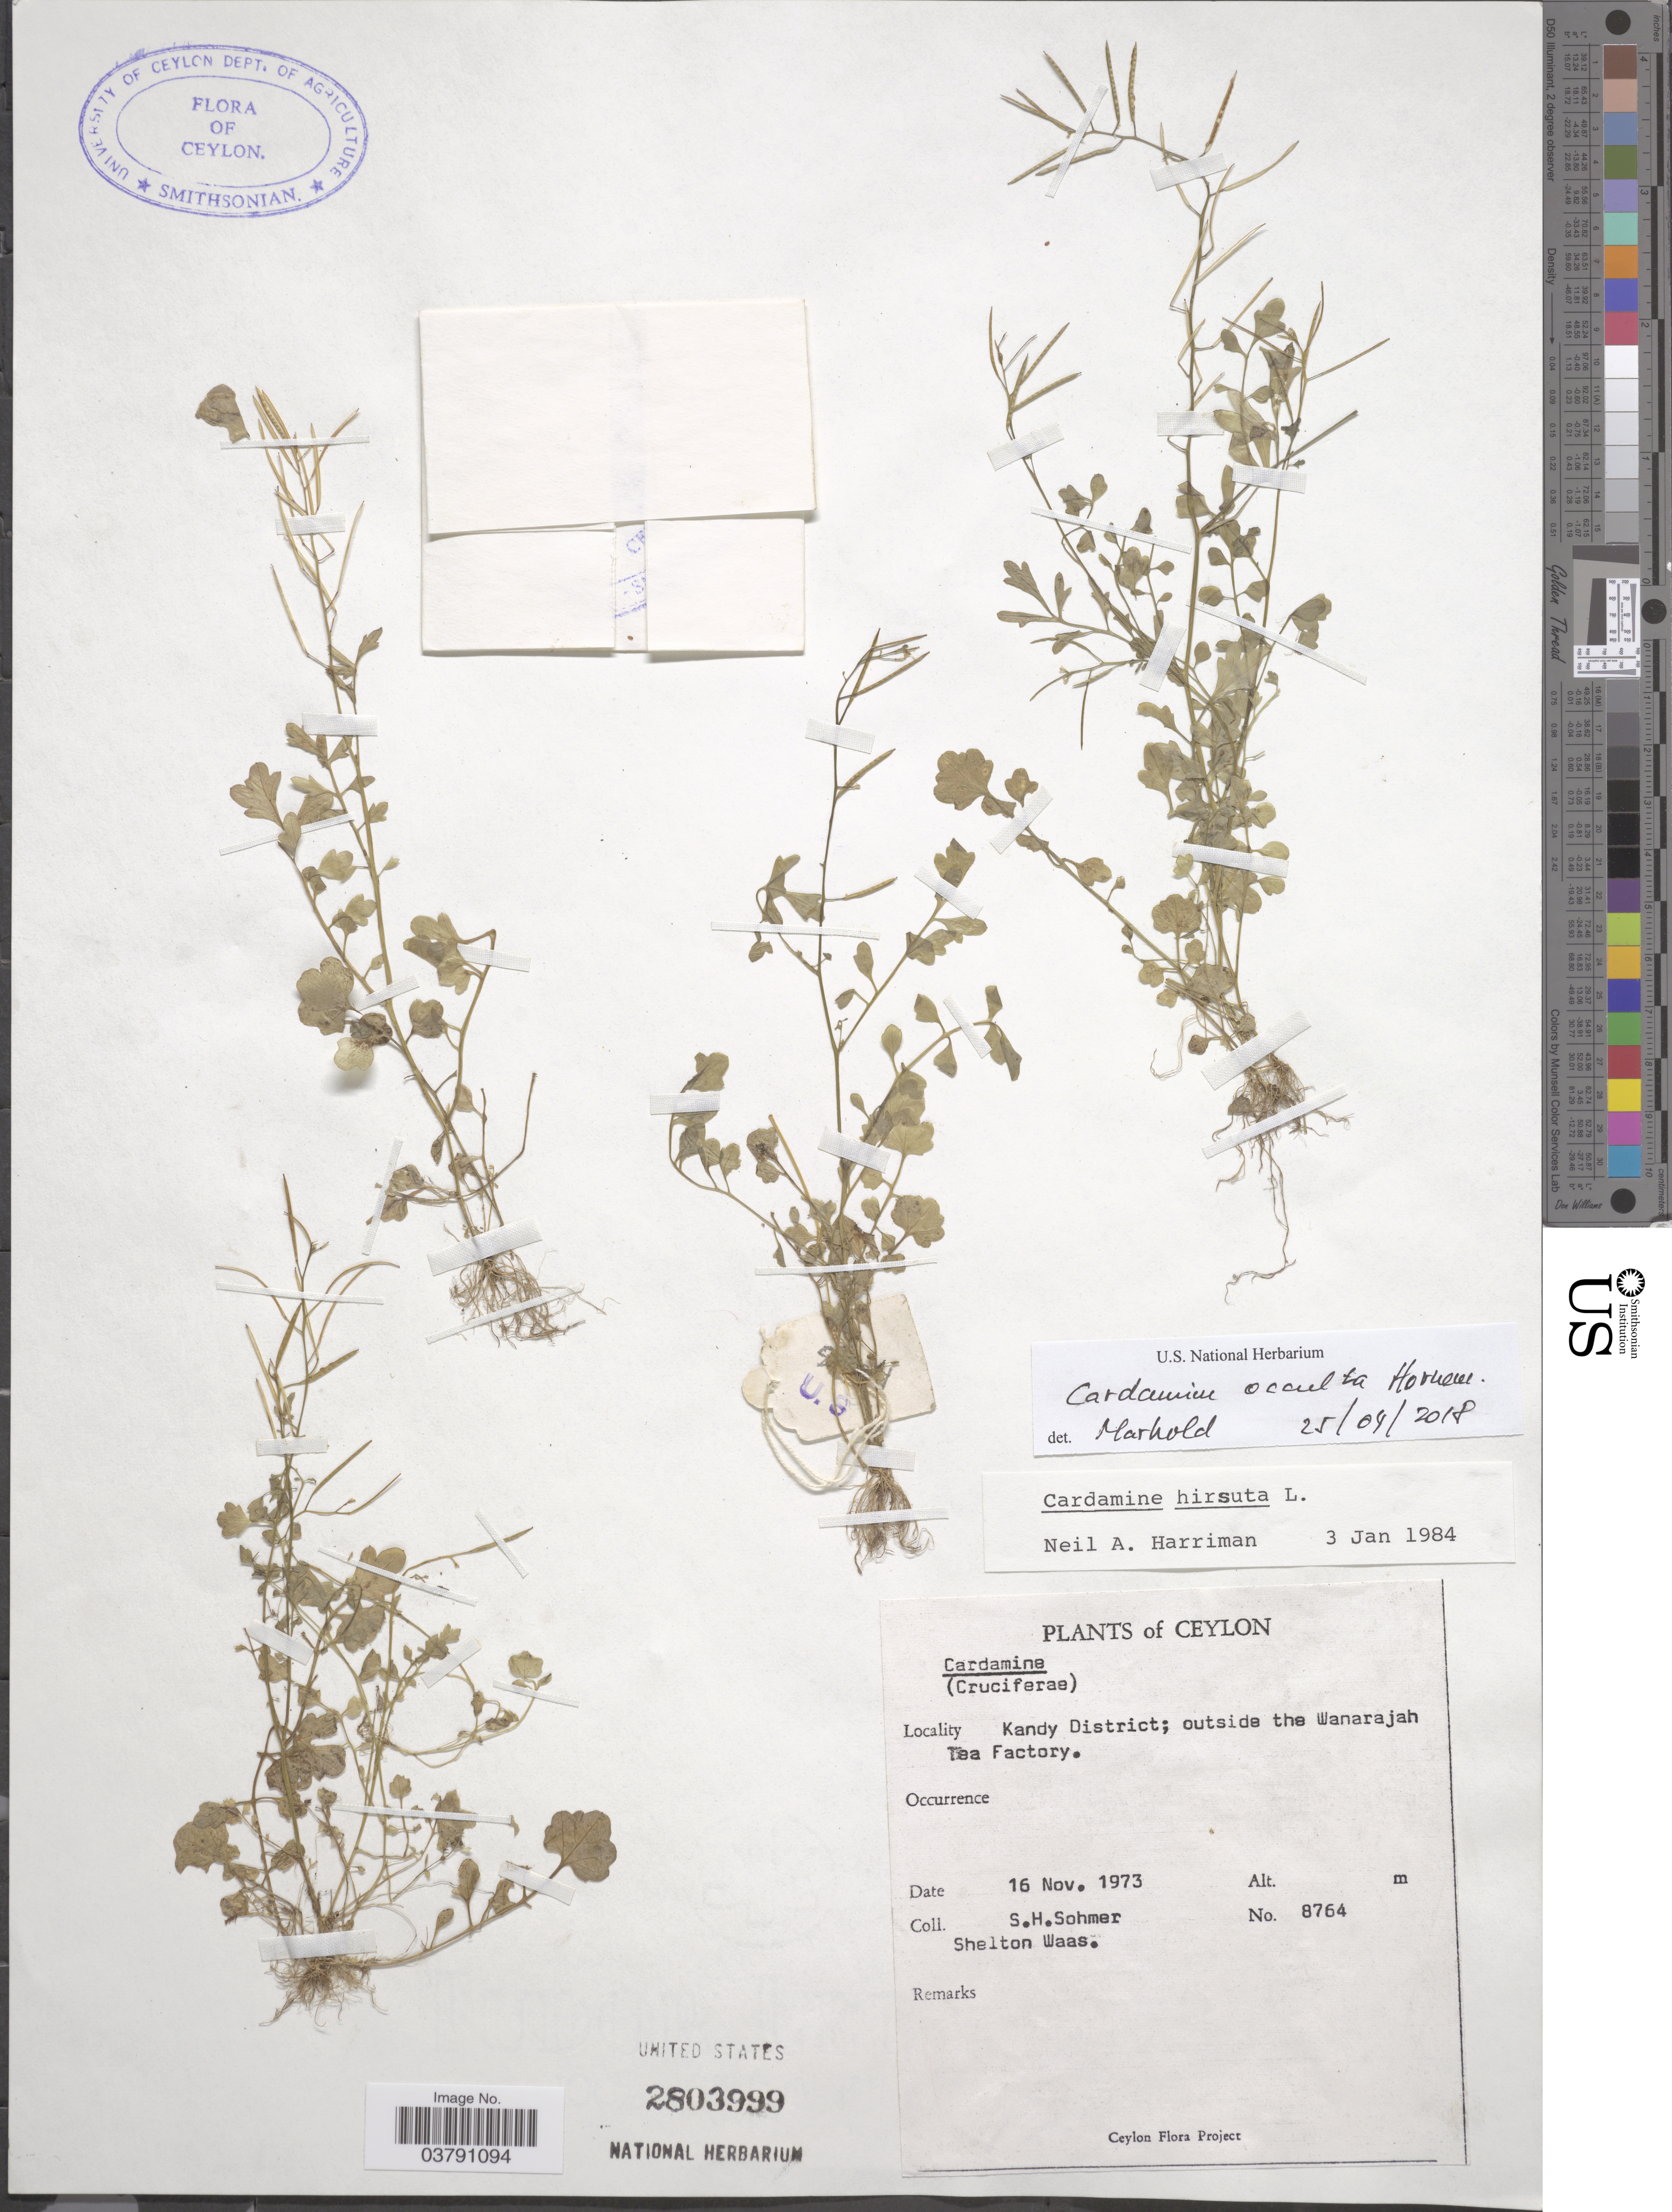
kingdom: Plantae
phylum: Tracheophyta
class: Magnoliopsida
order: Brassicales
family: Brassicaceae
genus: Cardamine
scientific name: Cardamine occulta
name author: Hornem.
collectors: S. H. Sohmer & S. Waas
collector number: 8764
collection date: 1973-11-16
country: Sri Lanka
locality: Ceylon. Kandy District; outside the Wanarajah Tea Factory.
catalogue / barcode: US 2803999